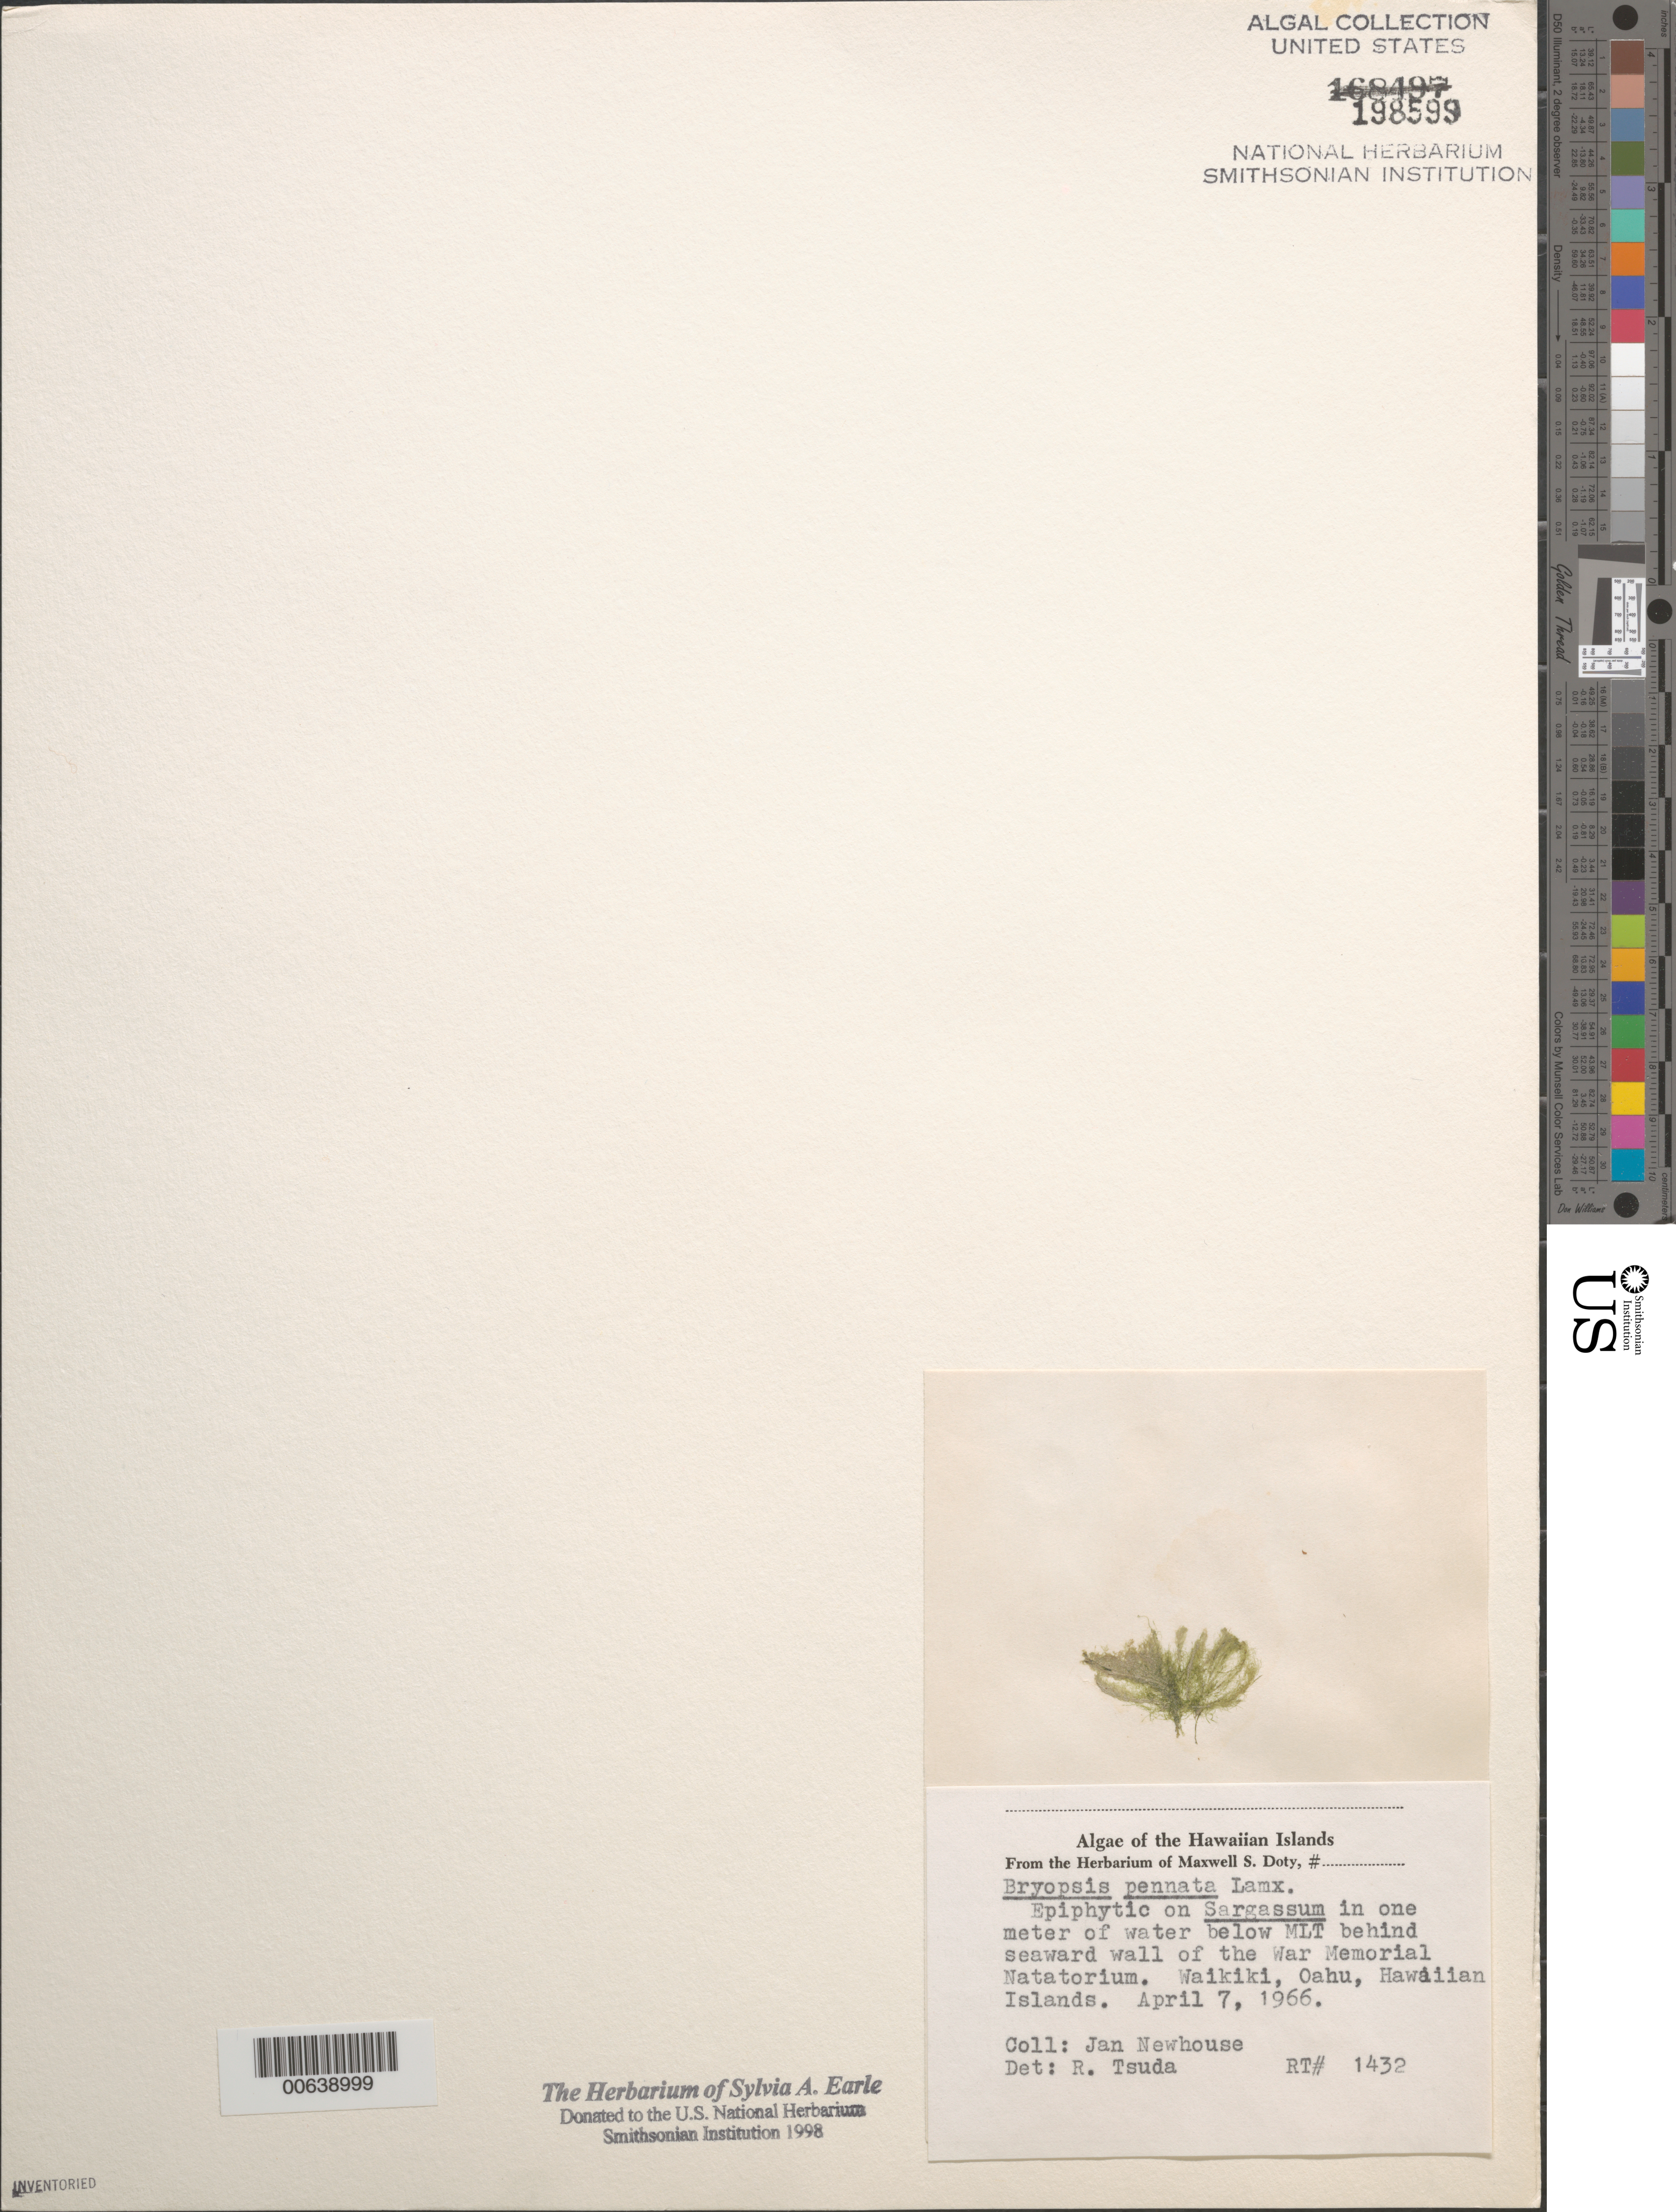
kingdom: Plantae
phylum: Chlorophyta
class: Ulvophyceae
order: Bryopsidales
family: Bryopsidaceae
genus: Bryopsis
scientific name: Bryopsis pennata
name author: J.V.Lamouroux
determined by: Tsuda, R. T.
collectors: W. J. Newhouse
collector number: RT 1432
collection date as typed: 07 Apr 1966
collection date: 1966-04-07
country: United States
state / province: Hawaii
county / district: Honolulu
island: Oahu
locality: Waikiki, War Memorial Natatorium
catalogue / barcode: US 198599